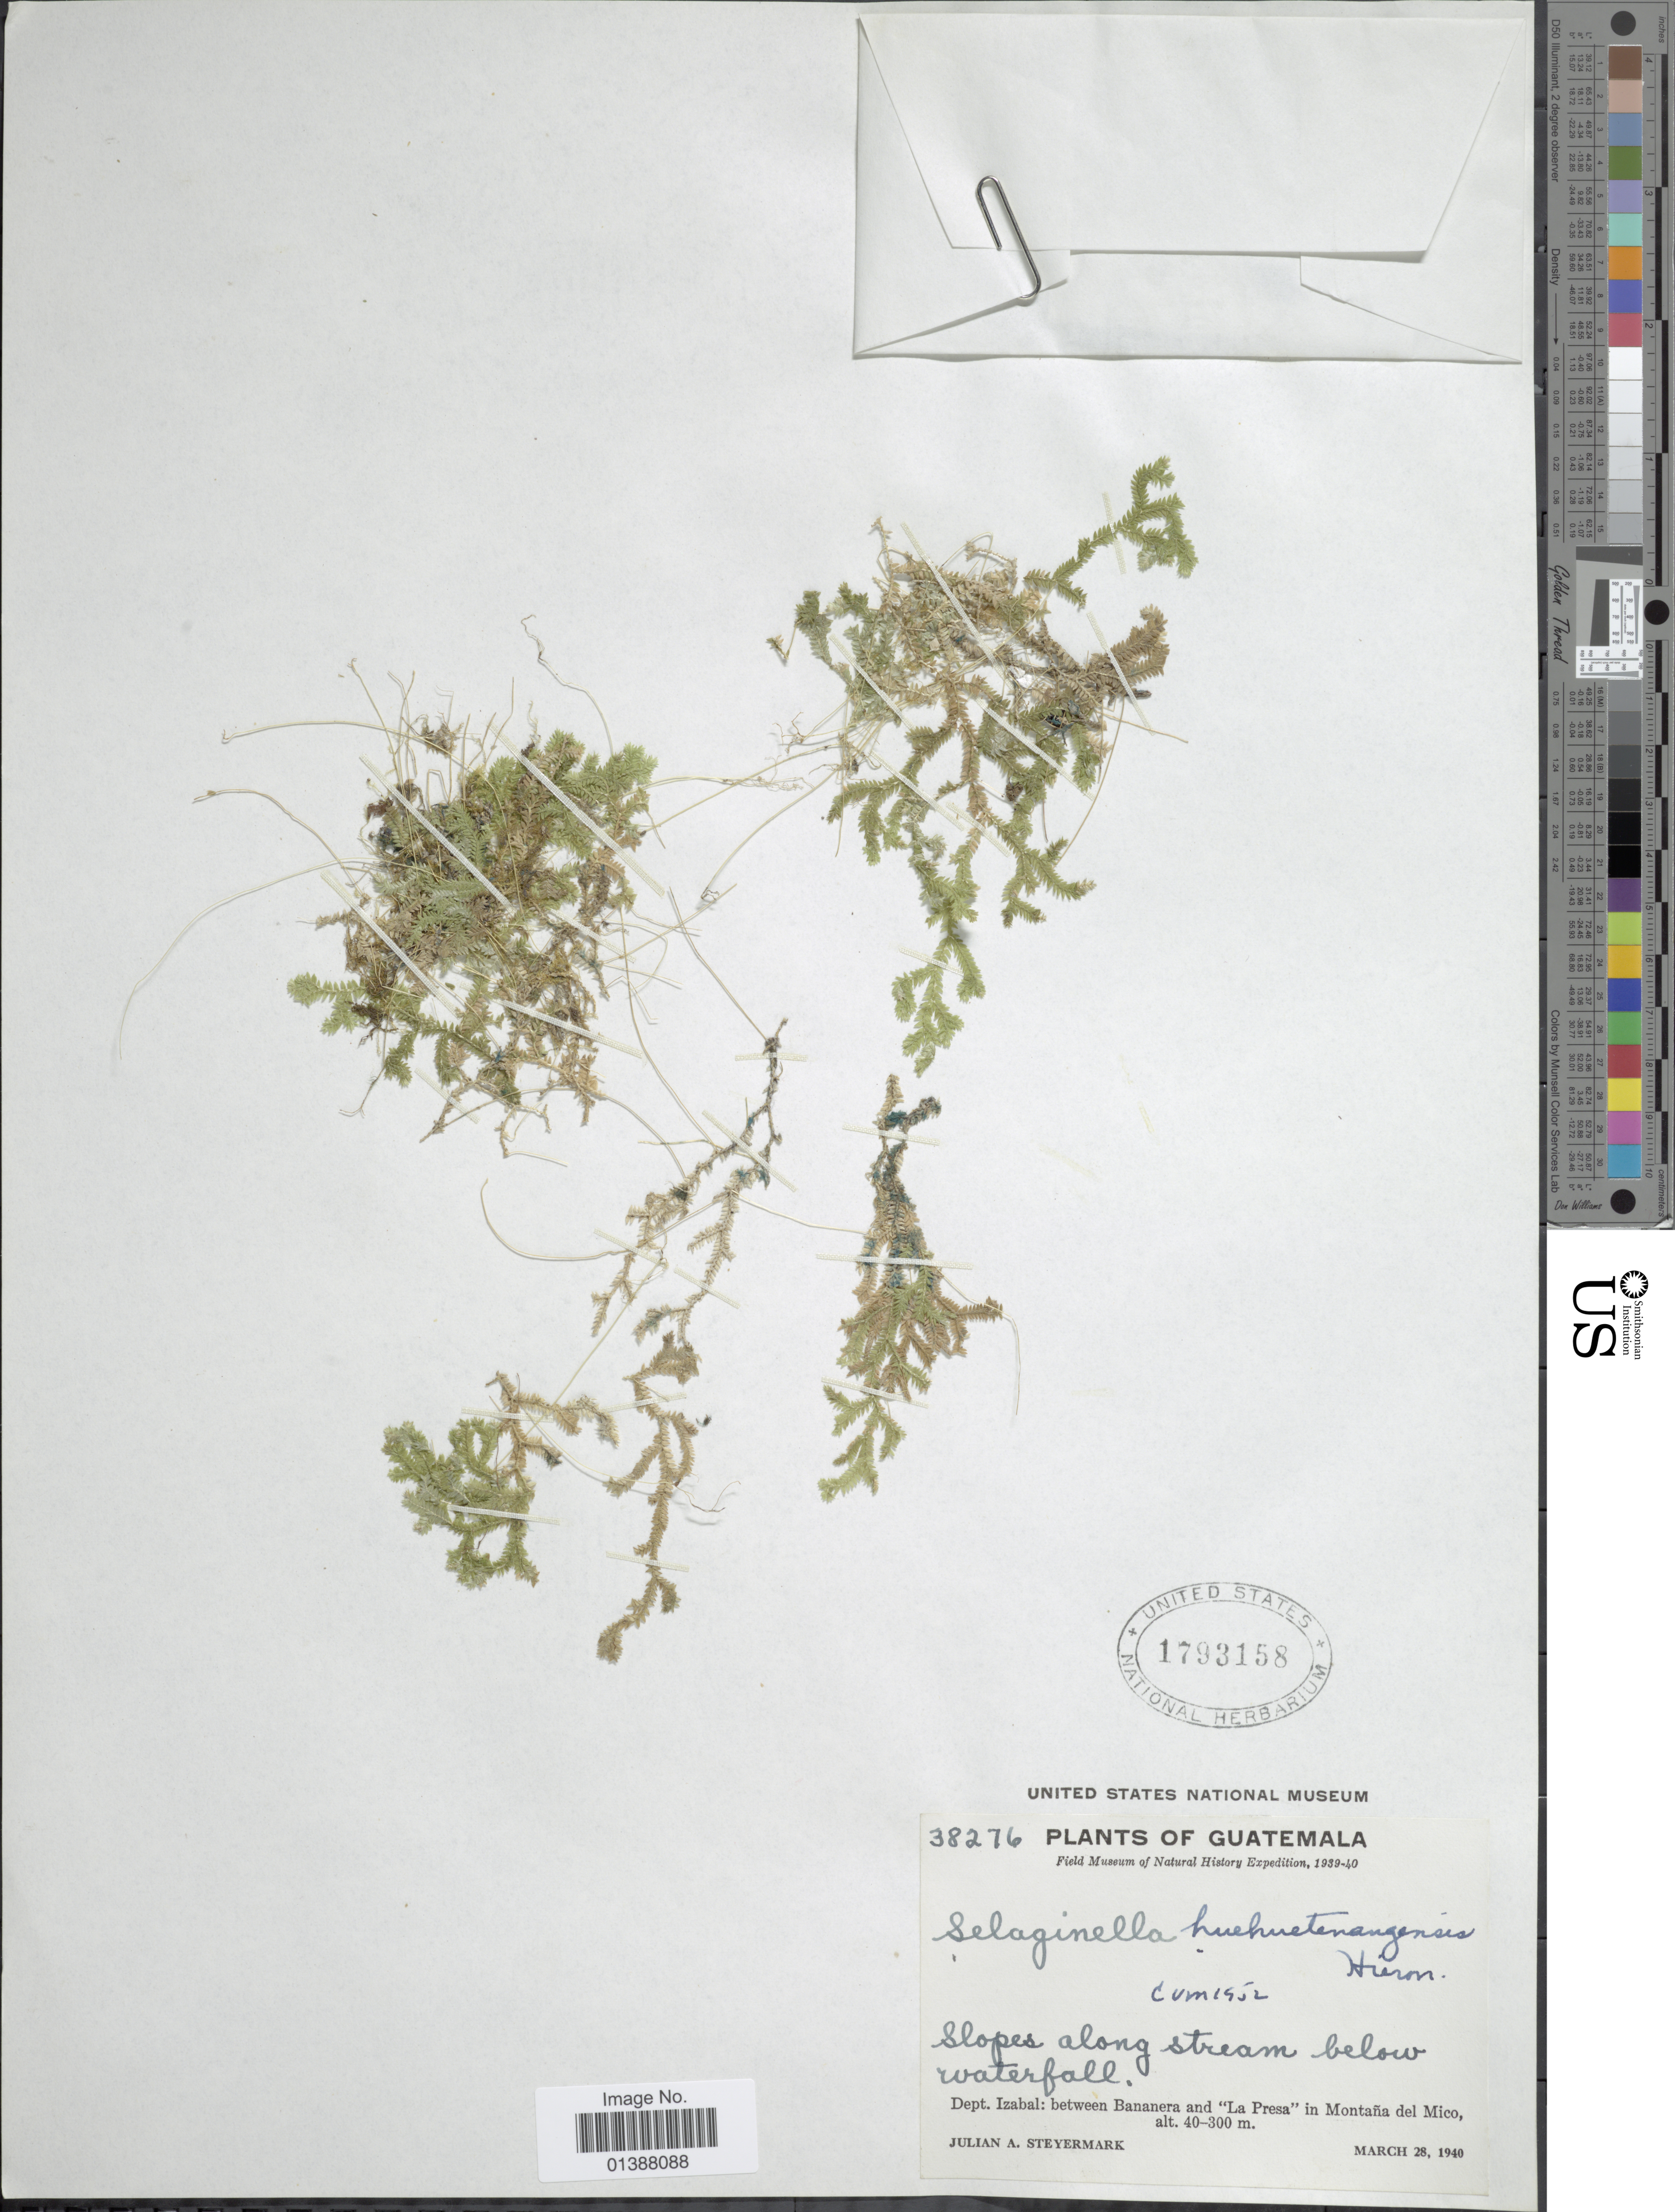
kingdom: Plantae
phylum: Tracheophyta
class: Lycopodiopsida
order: Selaginellales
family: Selaginellaceae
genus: Selaginella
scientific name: Selaginella huehuetenangensis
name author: Hieron.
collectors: J. Steyermark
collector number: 38276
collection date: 1940-03-28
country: Guatemala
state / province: Izabal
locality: Dept. Izabal: between Bananera and 'La Presa' in Montañna del Mico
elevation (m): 40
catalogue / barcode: US 1793158